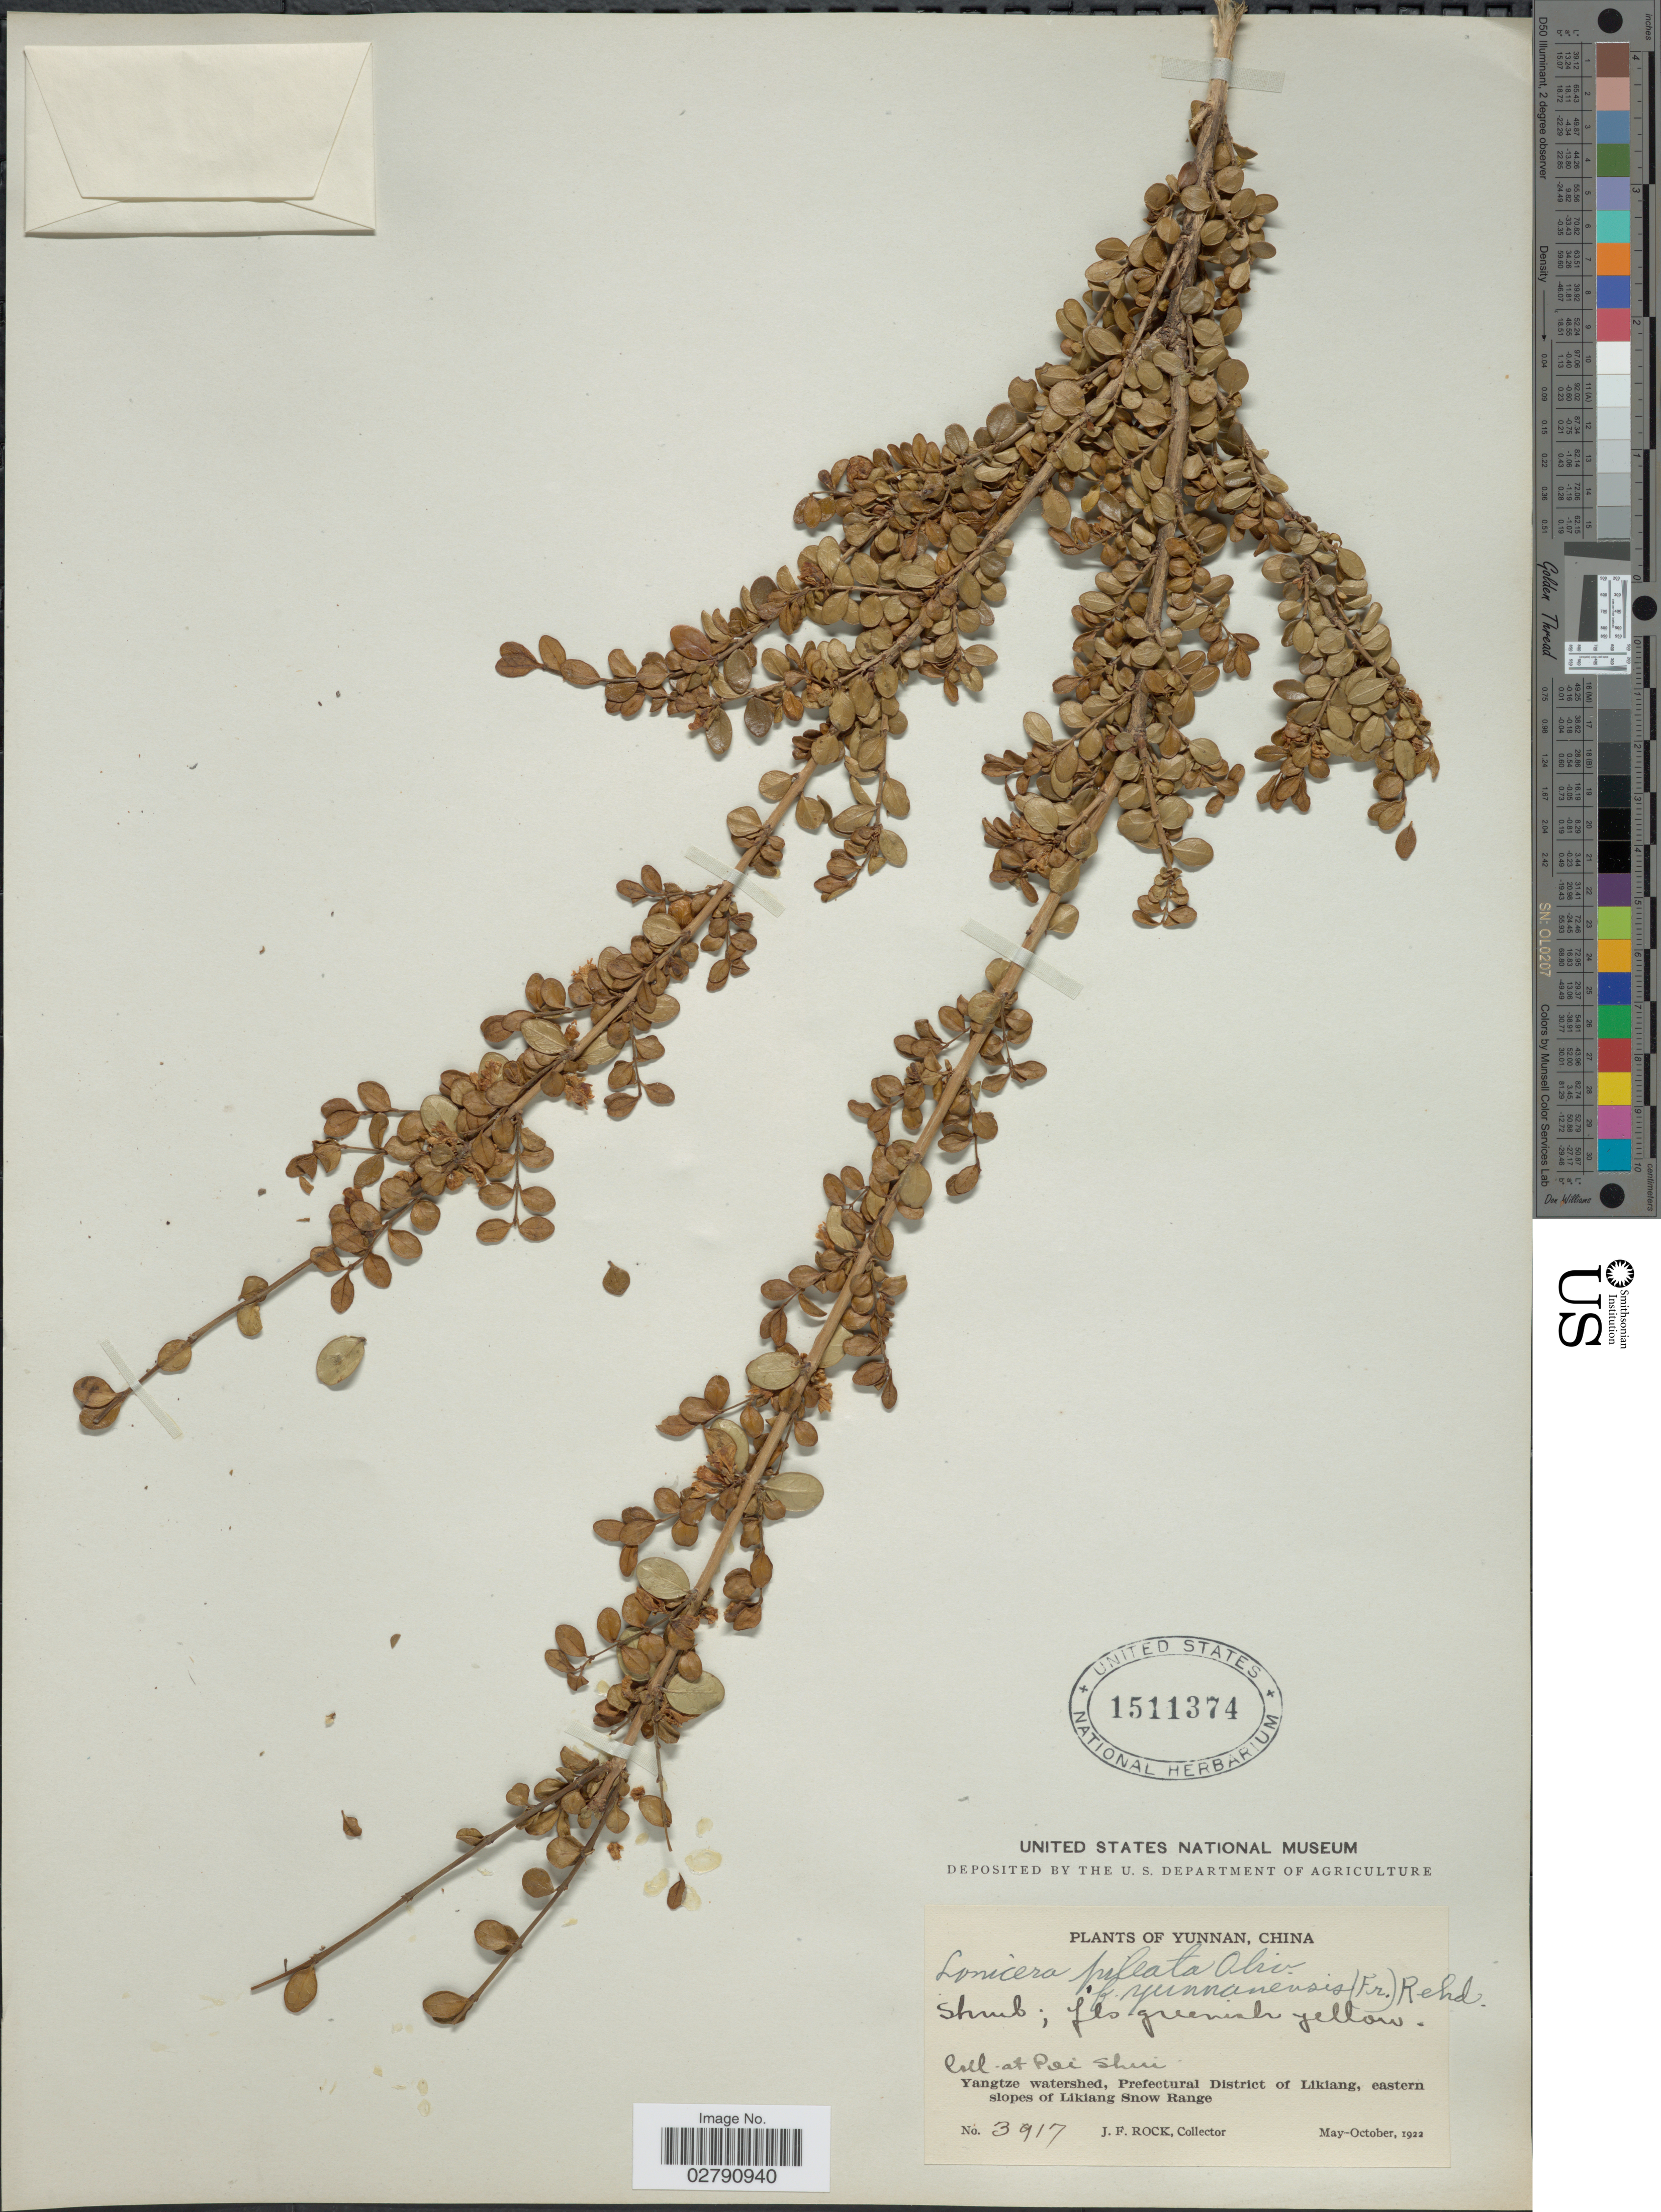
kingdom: Plantae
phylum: Tracheophyta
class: Magnoliopsida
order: Dipsacales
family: Caprifoliaceae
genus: Lonicera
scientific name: Lonicera pileata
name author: Oliv.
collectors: J. Rock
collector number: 3917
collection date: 1922-05/1922-10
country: China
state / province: Yunnan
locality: Cul. at Poi Shui. Yangtze watershed, Prefectural District of Likiang, eastern slopes of Likiang Snow Range.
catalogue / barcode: US 1511374